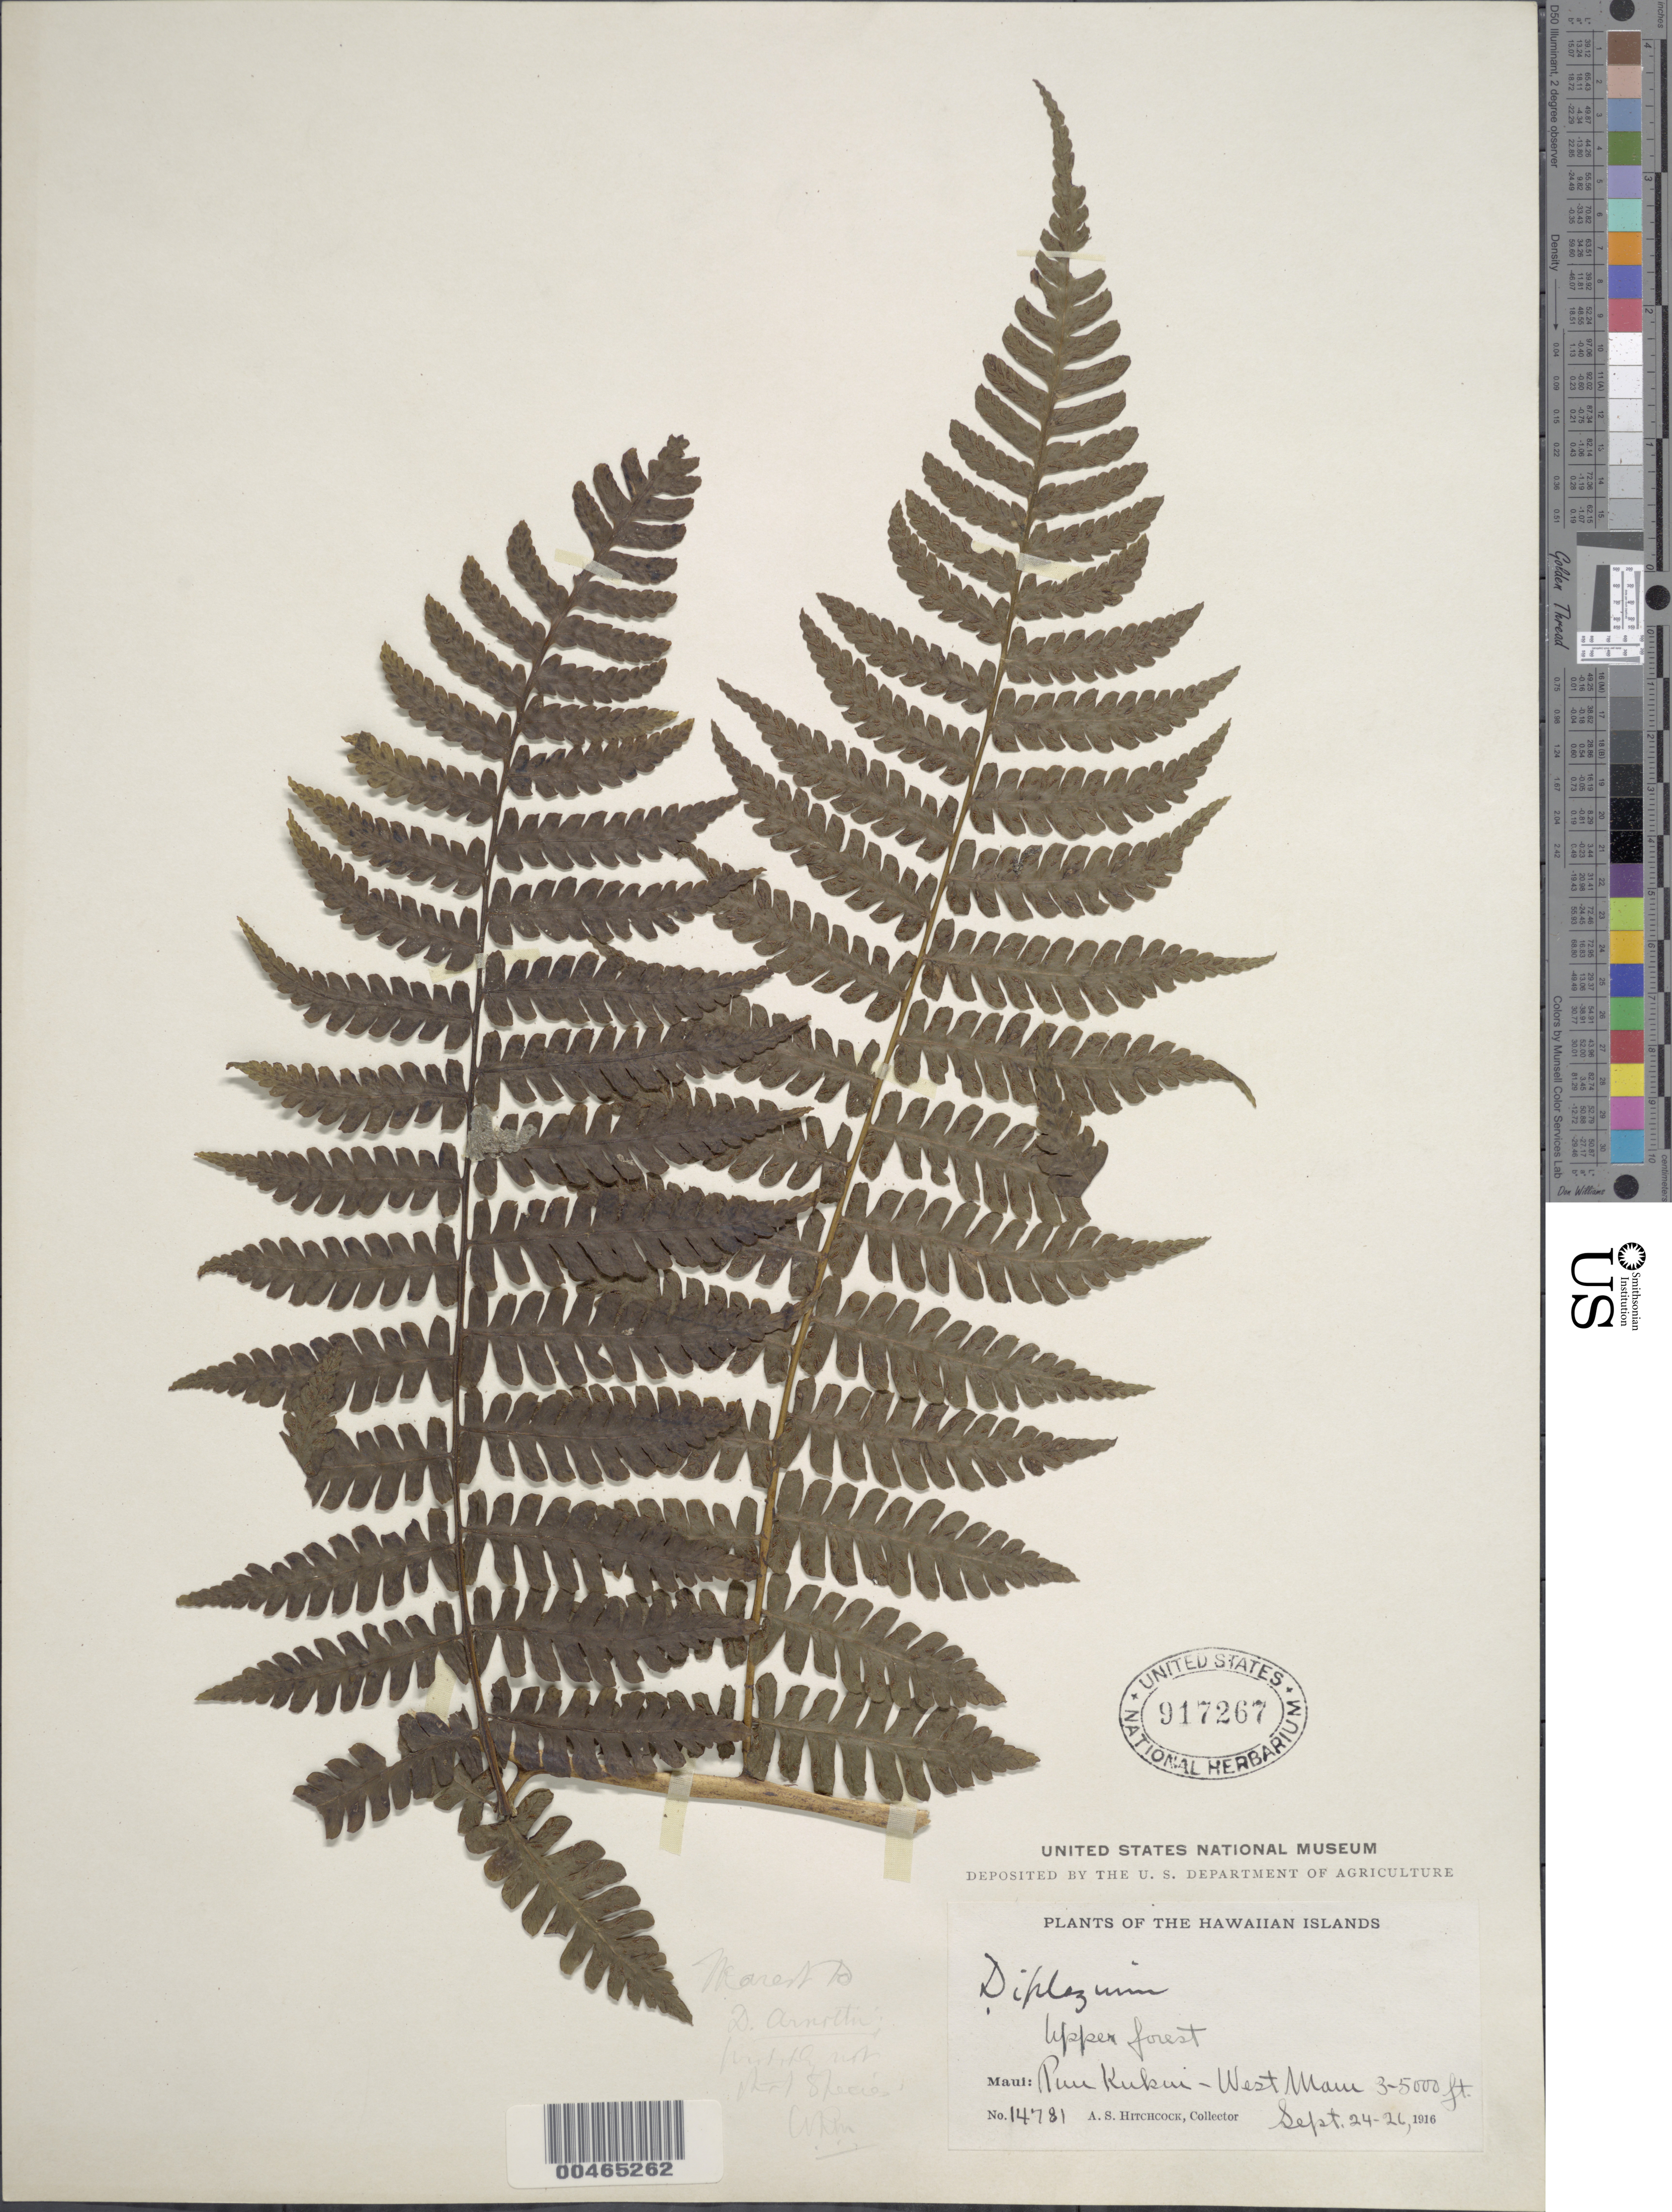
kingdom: Plantae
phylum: Tracheophyta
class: Polypodiopsida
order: Polypodiales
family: Athyriaceae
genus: Diplazium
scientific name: Diplazium arnottii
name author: Brack.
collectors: A. S. Hitchcock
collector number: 14781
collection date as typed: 24 Sep 1916 to 26 Sep 1916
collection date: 1916-09-24/1916-09-26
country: United States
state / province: Hawaii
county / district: Maui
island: Maui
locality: Puu Kukui, W Maui, Maui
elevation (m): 914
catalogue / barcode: US 917267